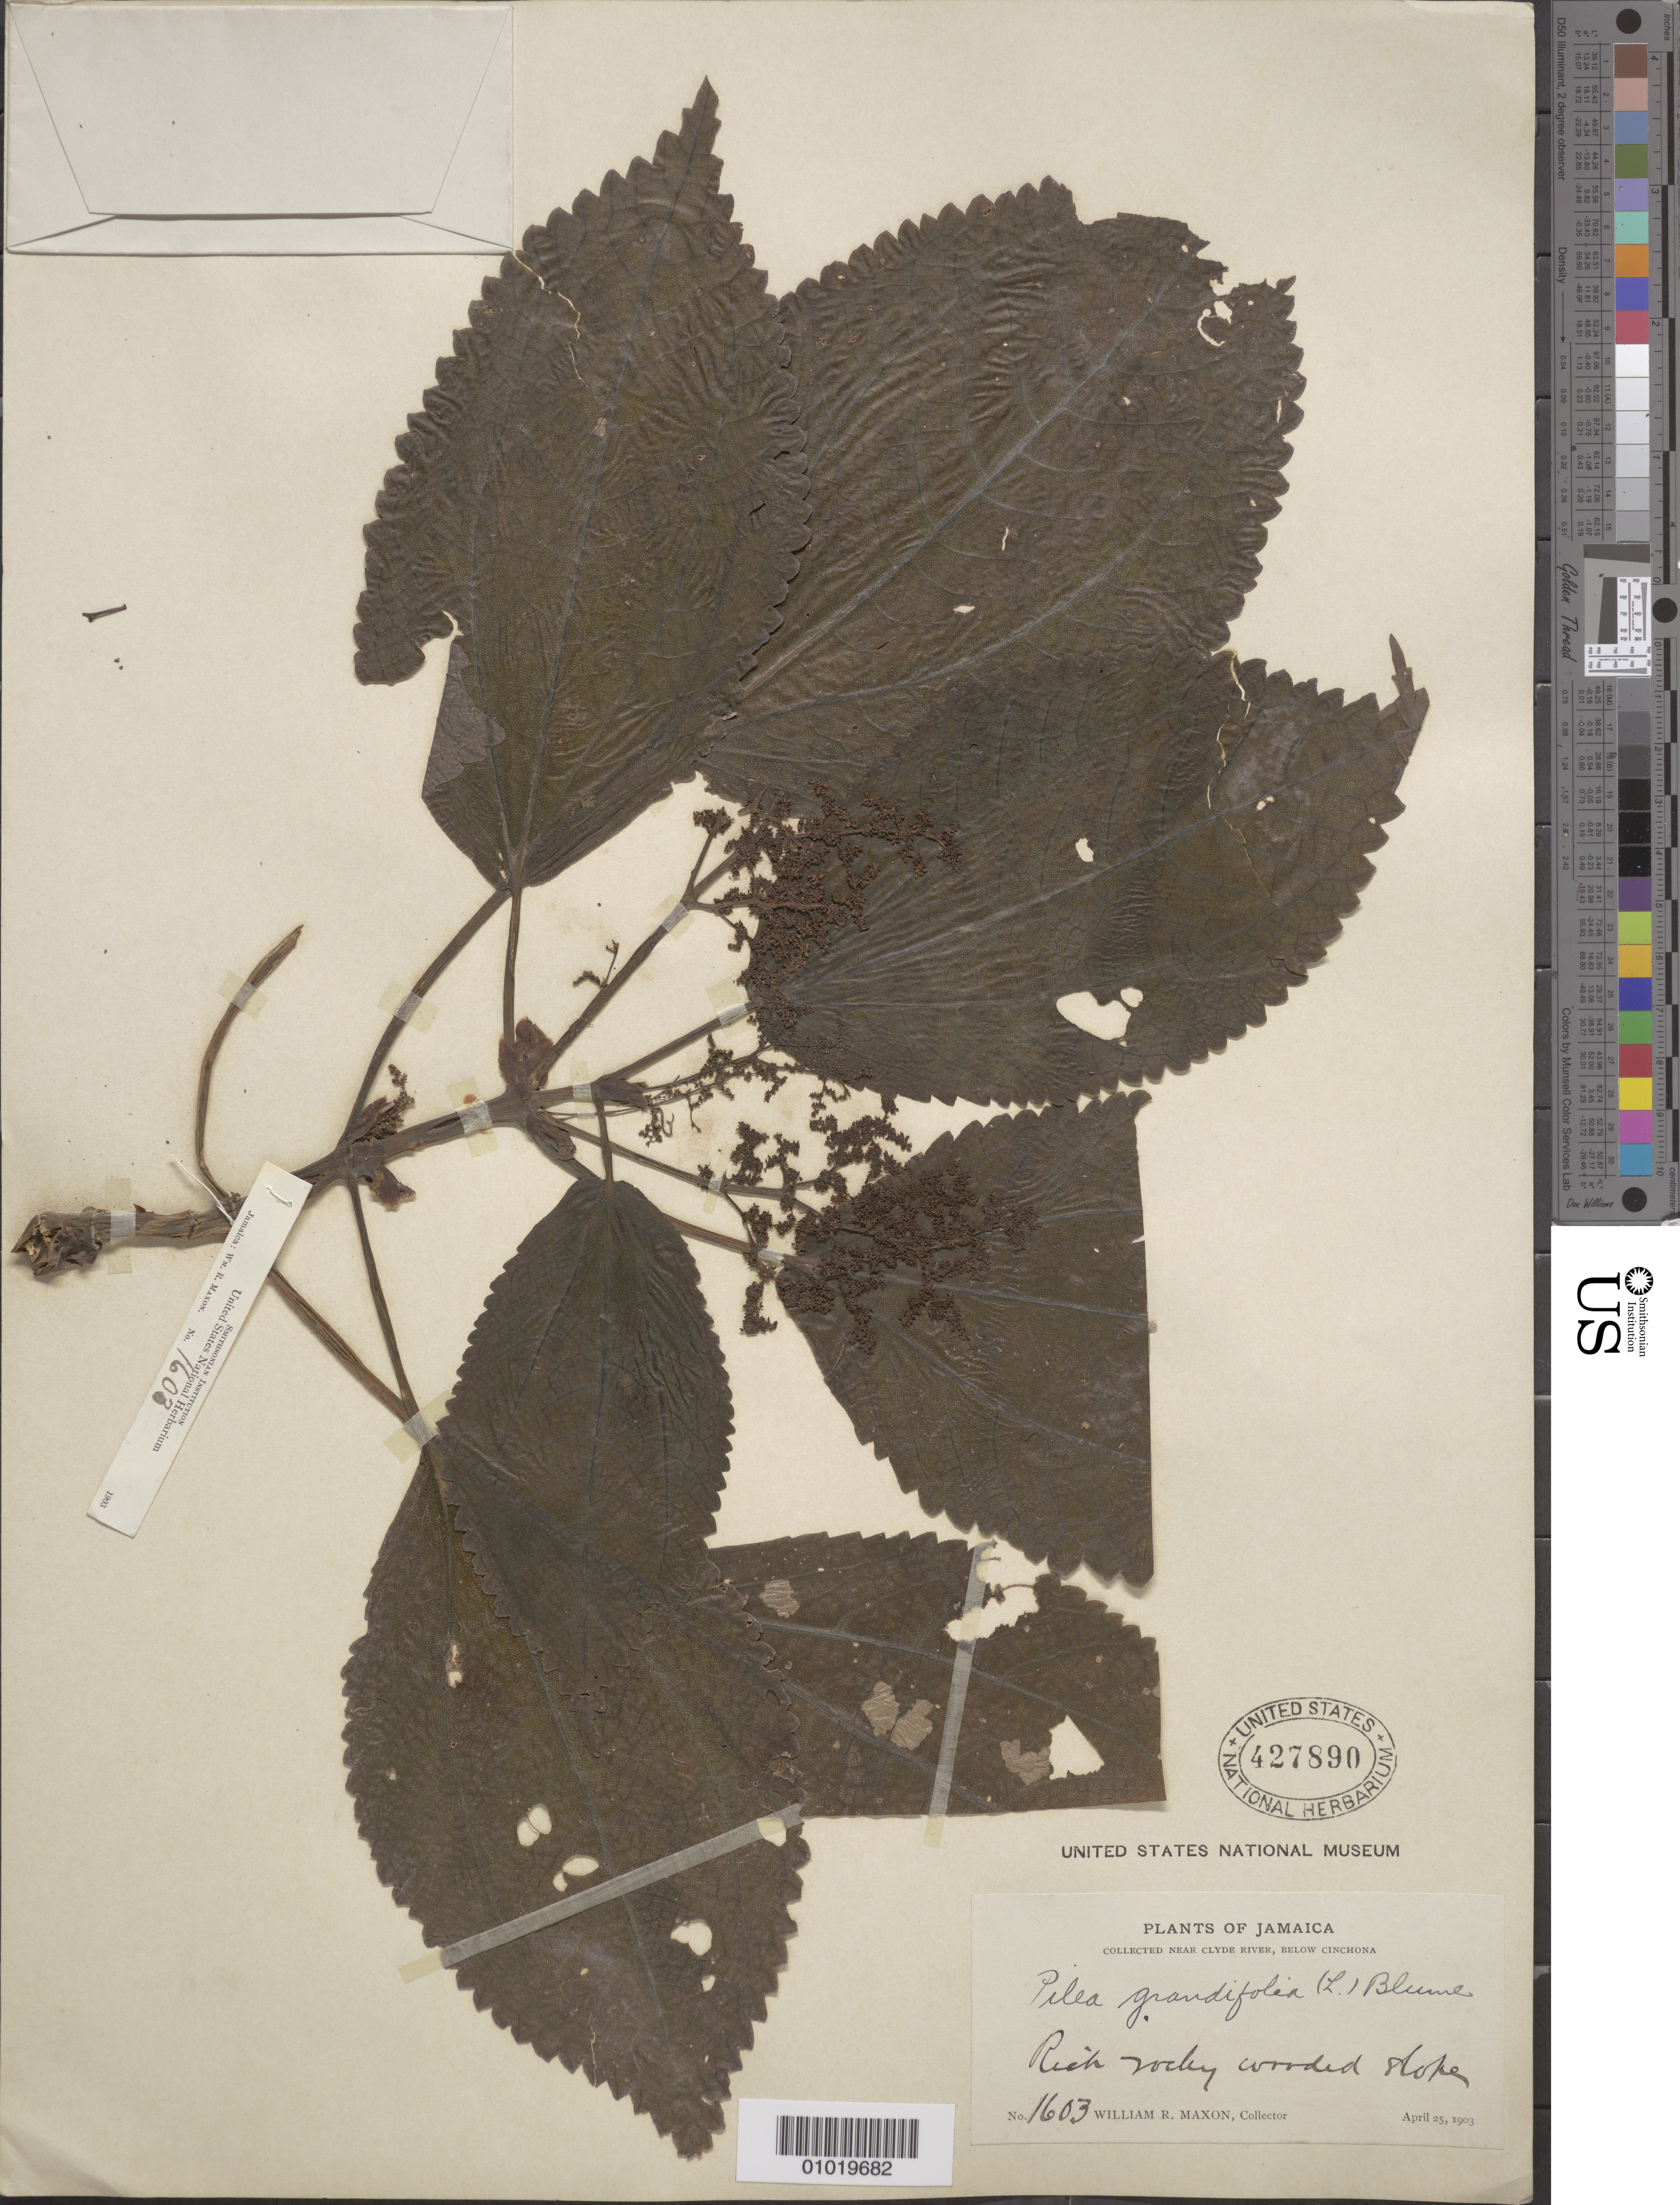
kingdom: Plantae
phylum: Tracheophyta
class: Magnoliopsida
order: Rosales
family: Urticaceae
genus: Pilea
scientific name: Pilea grandifolia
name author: (L.) Blume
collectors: W. R. Maxon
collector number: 1603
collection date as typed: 25 Apr 1903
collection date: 1903-04-25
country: Jamaica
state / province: Saint Andrew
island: Jamaica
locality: Collected near Clyde River, below Cinchona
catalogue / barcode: US 427890